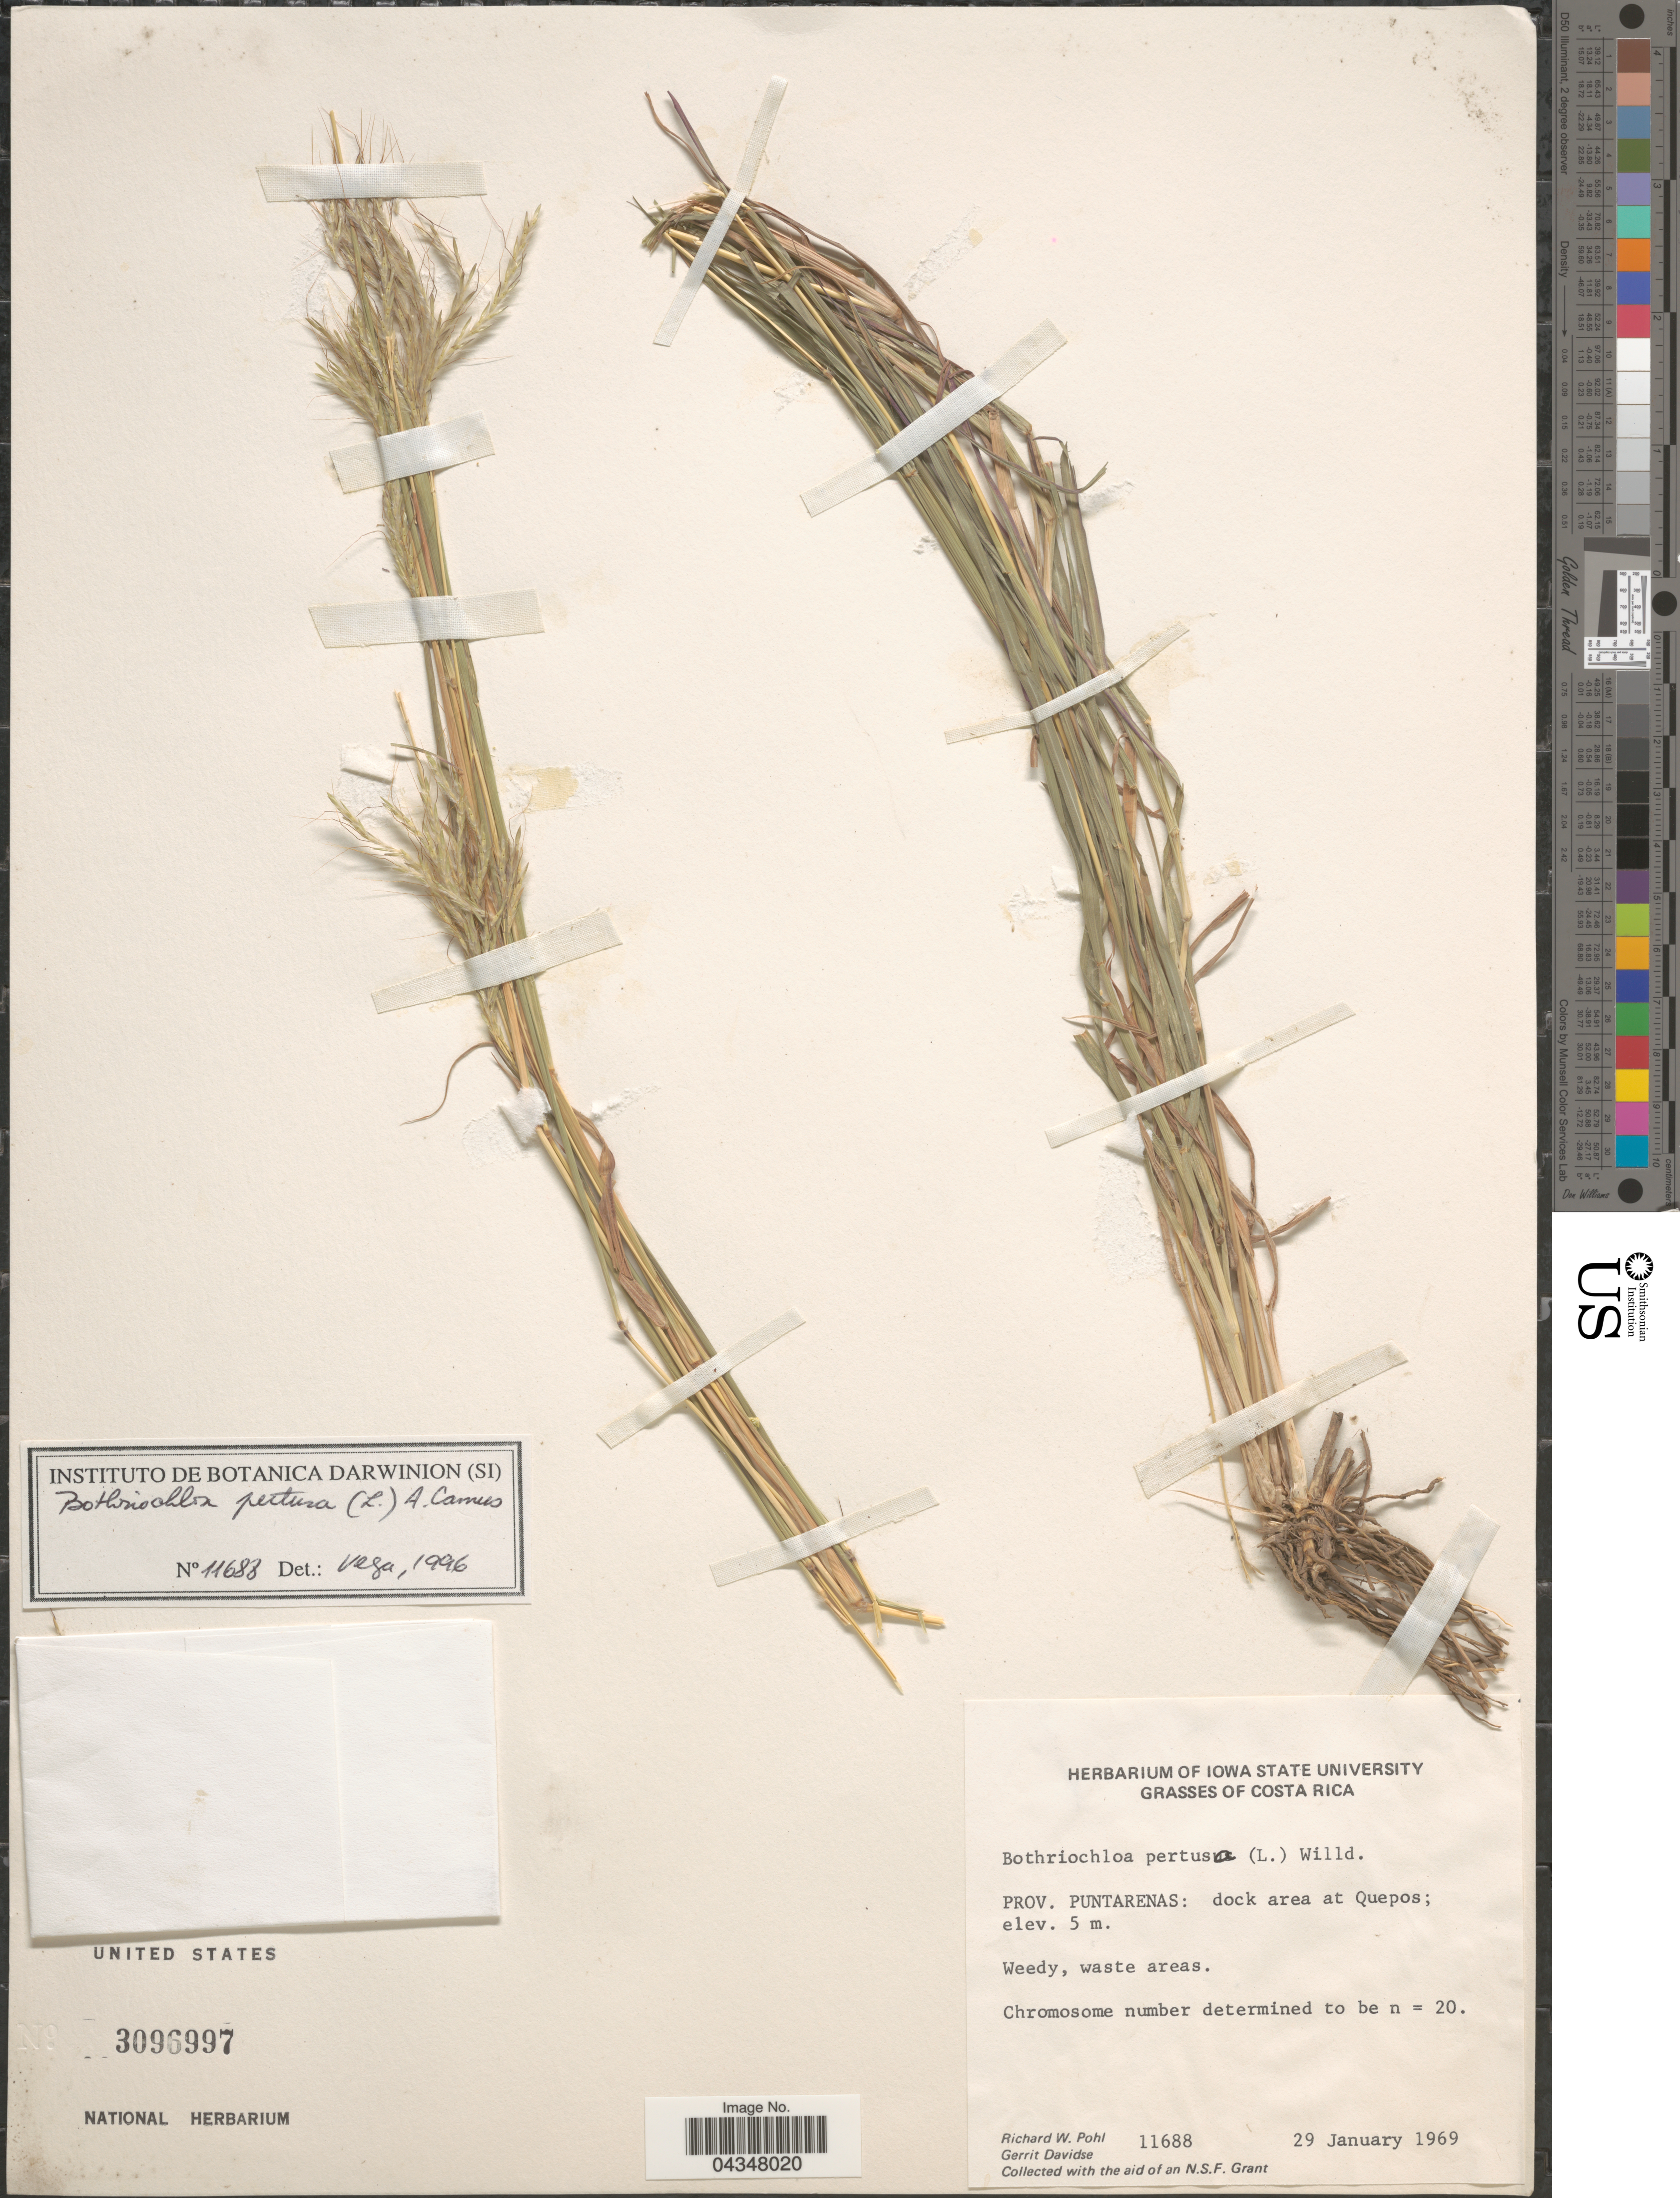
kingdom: Plantae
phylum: Tracheophyta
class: Liliopsida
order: Poales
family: Poaceae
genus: Bothriochloa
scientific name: Bothriochloa pertusa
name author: (L.) A. Camus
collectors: R. W. Pohl & G. Davidse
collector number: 11688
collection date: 1969-01-29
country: Costa Rica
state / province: Puntarenas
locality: Dock area at Quepos.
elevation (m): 5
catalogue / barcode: US 3096997